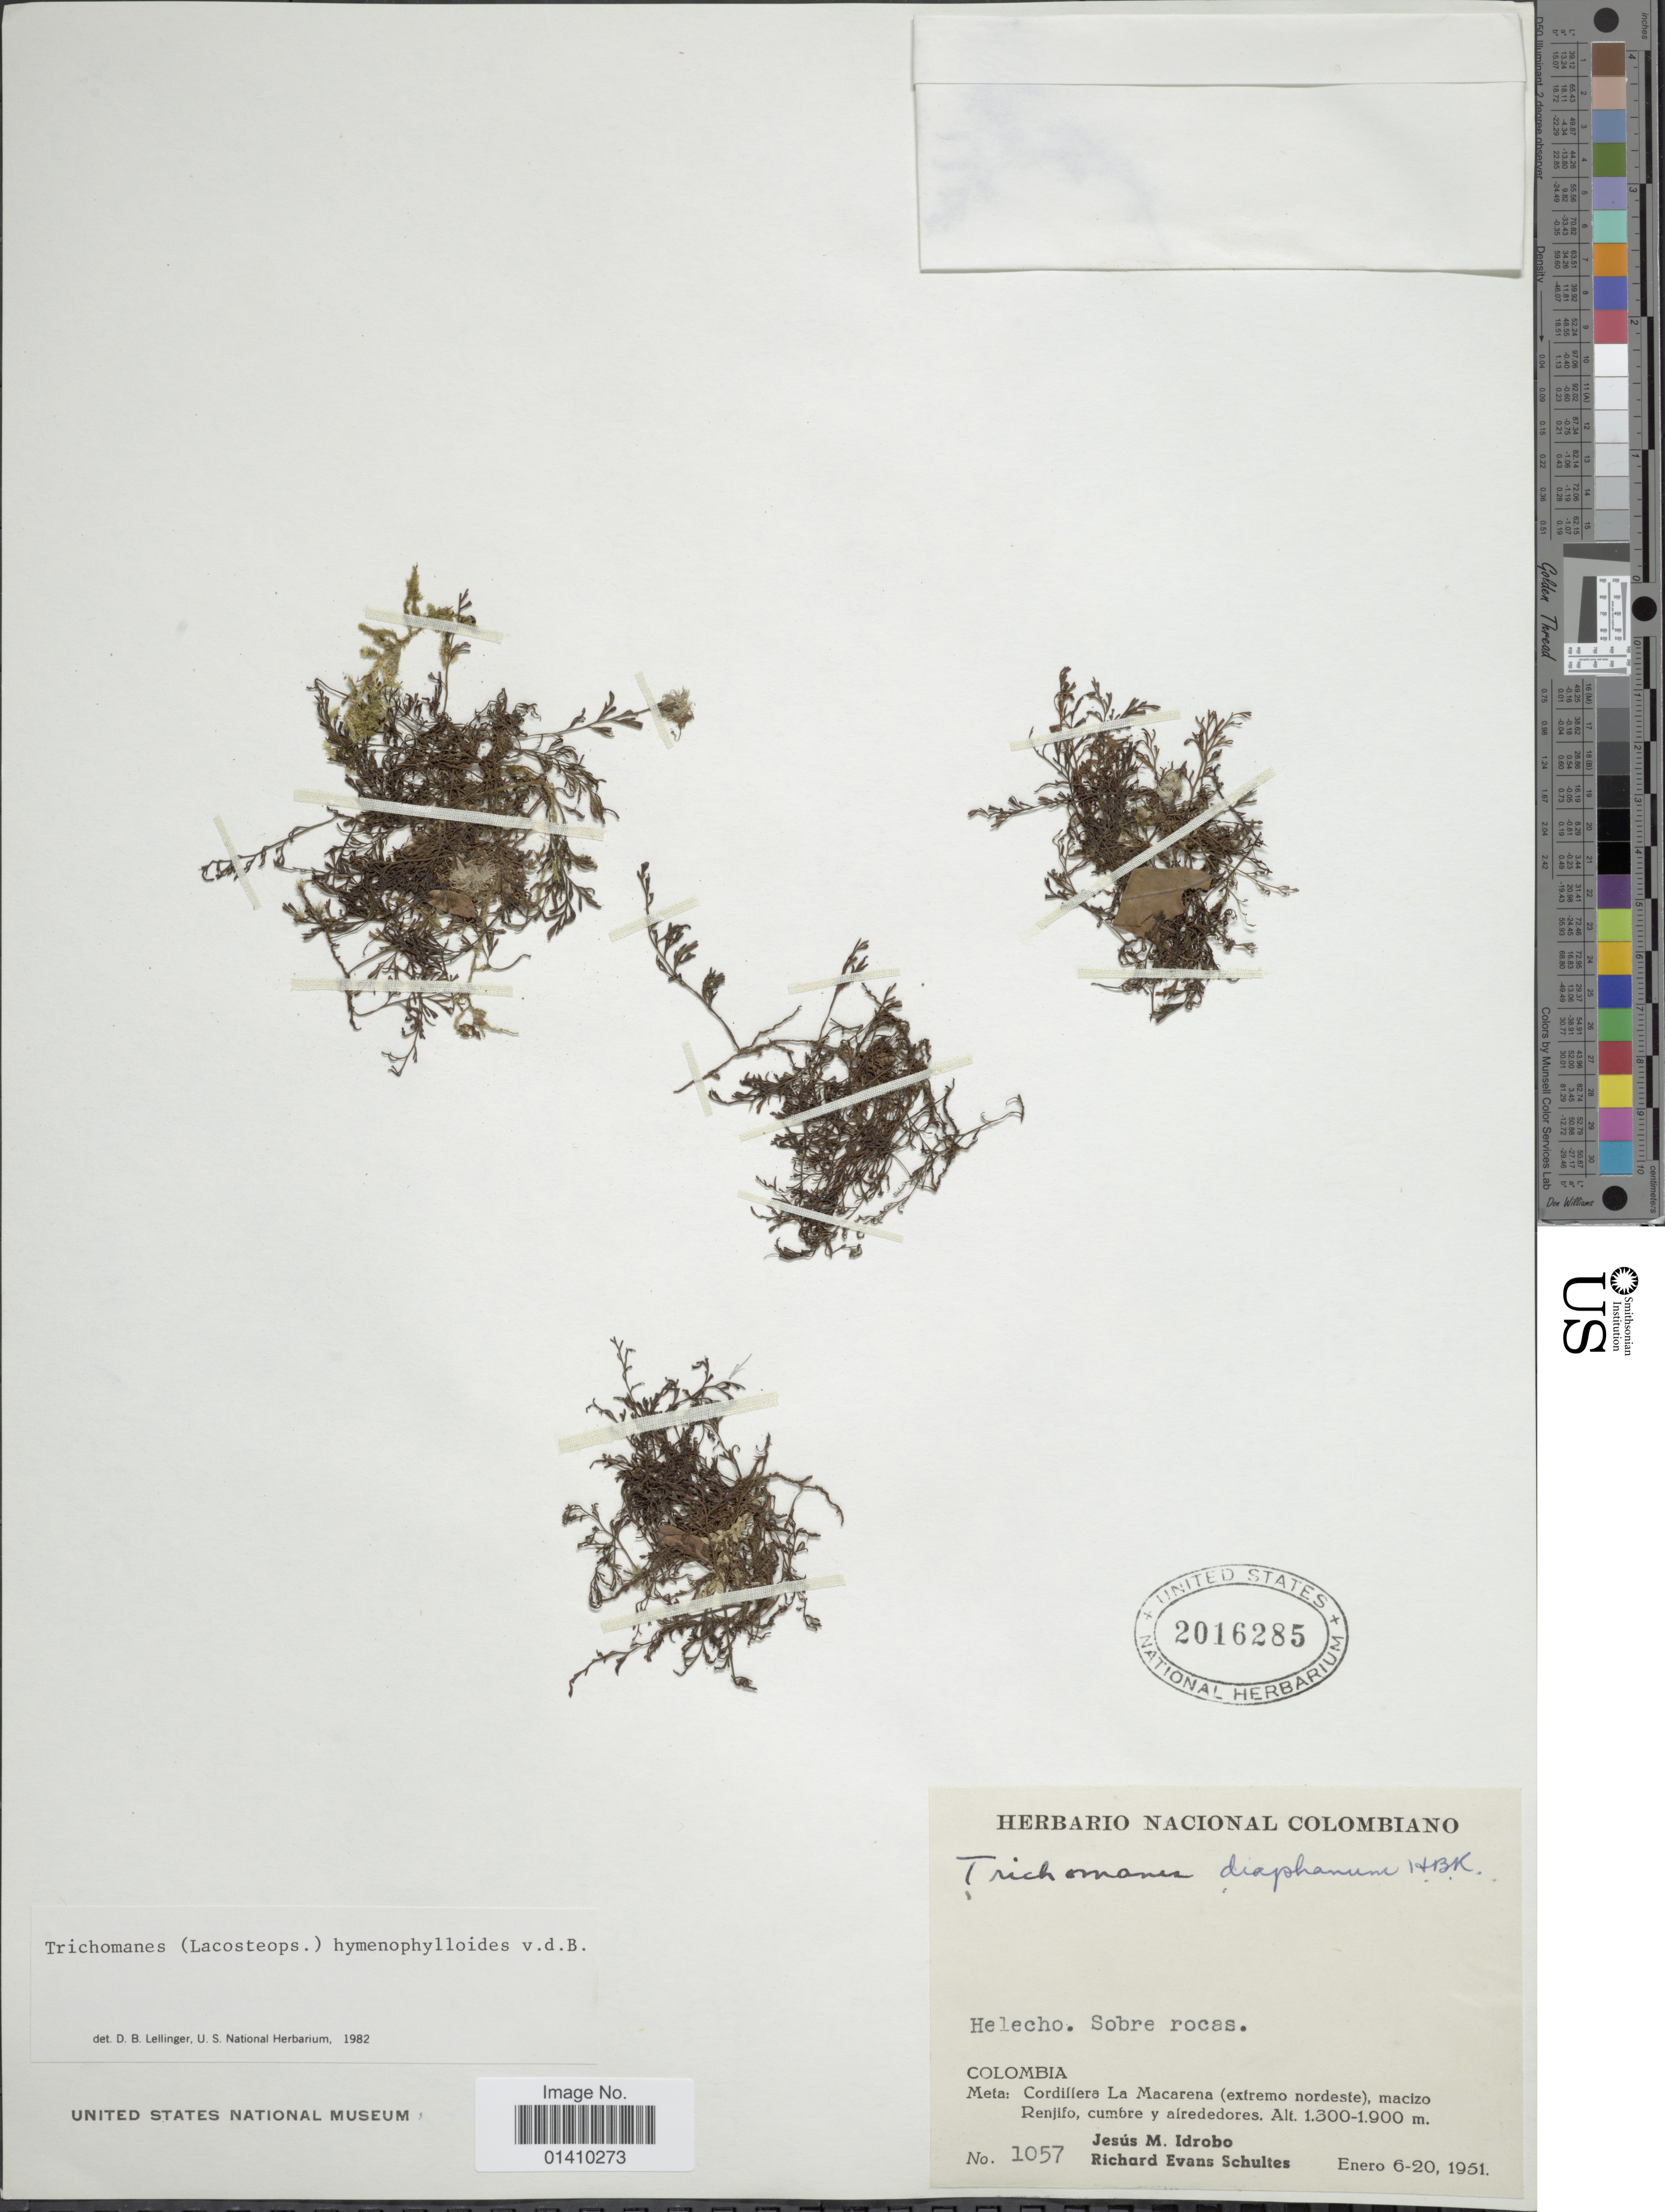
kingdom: Plantae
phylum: Tracheophyta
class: Polypodiopsida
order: Hymenophyllales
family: Hymenophyllaceae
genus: Polyphlebium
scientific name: Polyphlebium hymenophylloides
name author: (Bosch) Ebihara & Dubuisson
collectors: J. M. Idrobo & R. E. Schultes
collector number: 1057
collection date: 1951-01-06/1951-01-20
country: Colombia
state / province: Meta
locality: Cordillera La Macarena (extremo nordreste), macizo Renjifo, cumbre y alrededores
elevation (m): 1300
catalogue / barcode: US 2016285